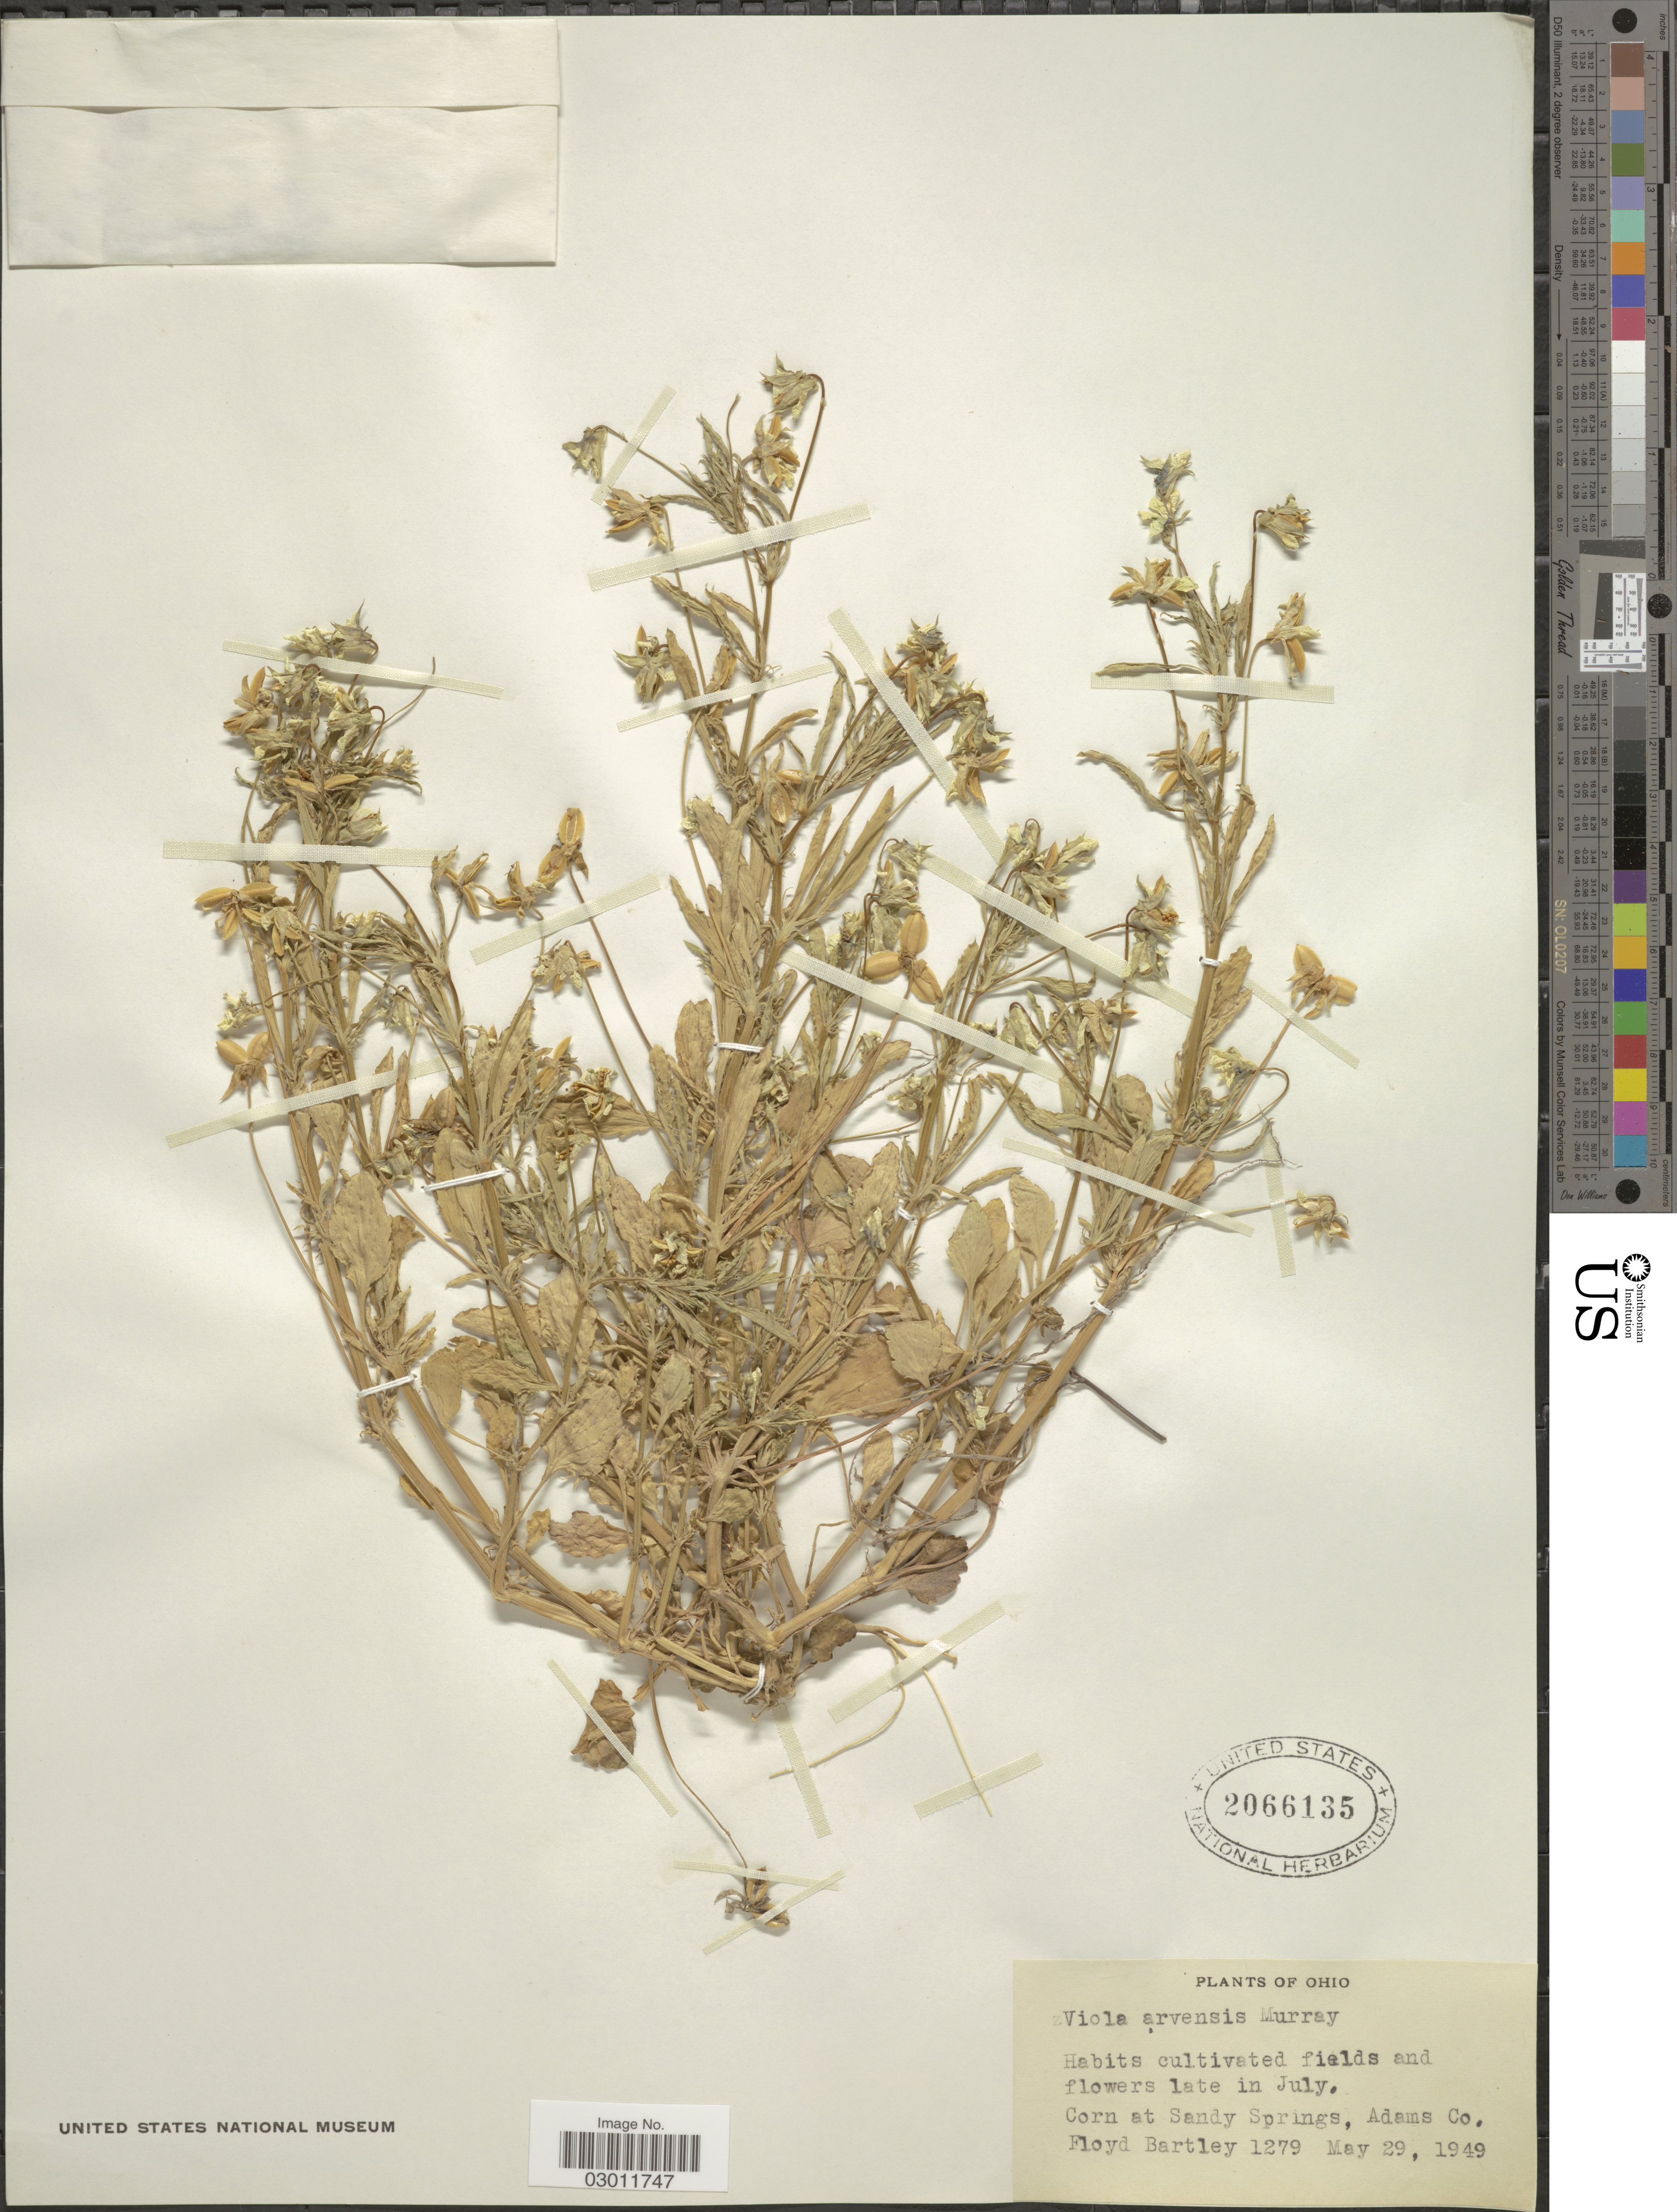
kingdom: Plantae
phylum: Tracheophyta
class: Magnoliopsida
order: Malpighiales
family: Violaceae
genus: Viola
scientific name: Viola arvensis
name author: Murray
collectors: F. Bartley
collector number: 1279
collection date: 1949-05-29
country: United States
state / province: Ohio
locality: Sandy Springs, Adams Co.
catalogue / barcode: US 2066135